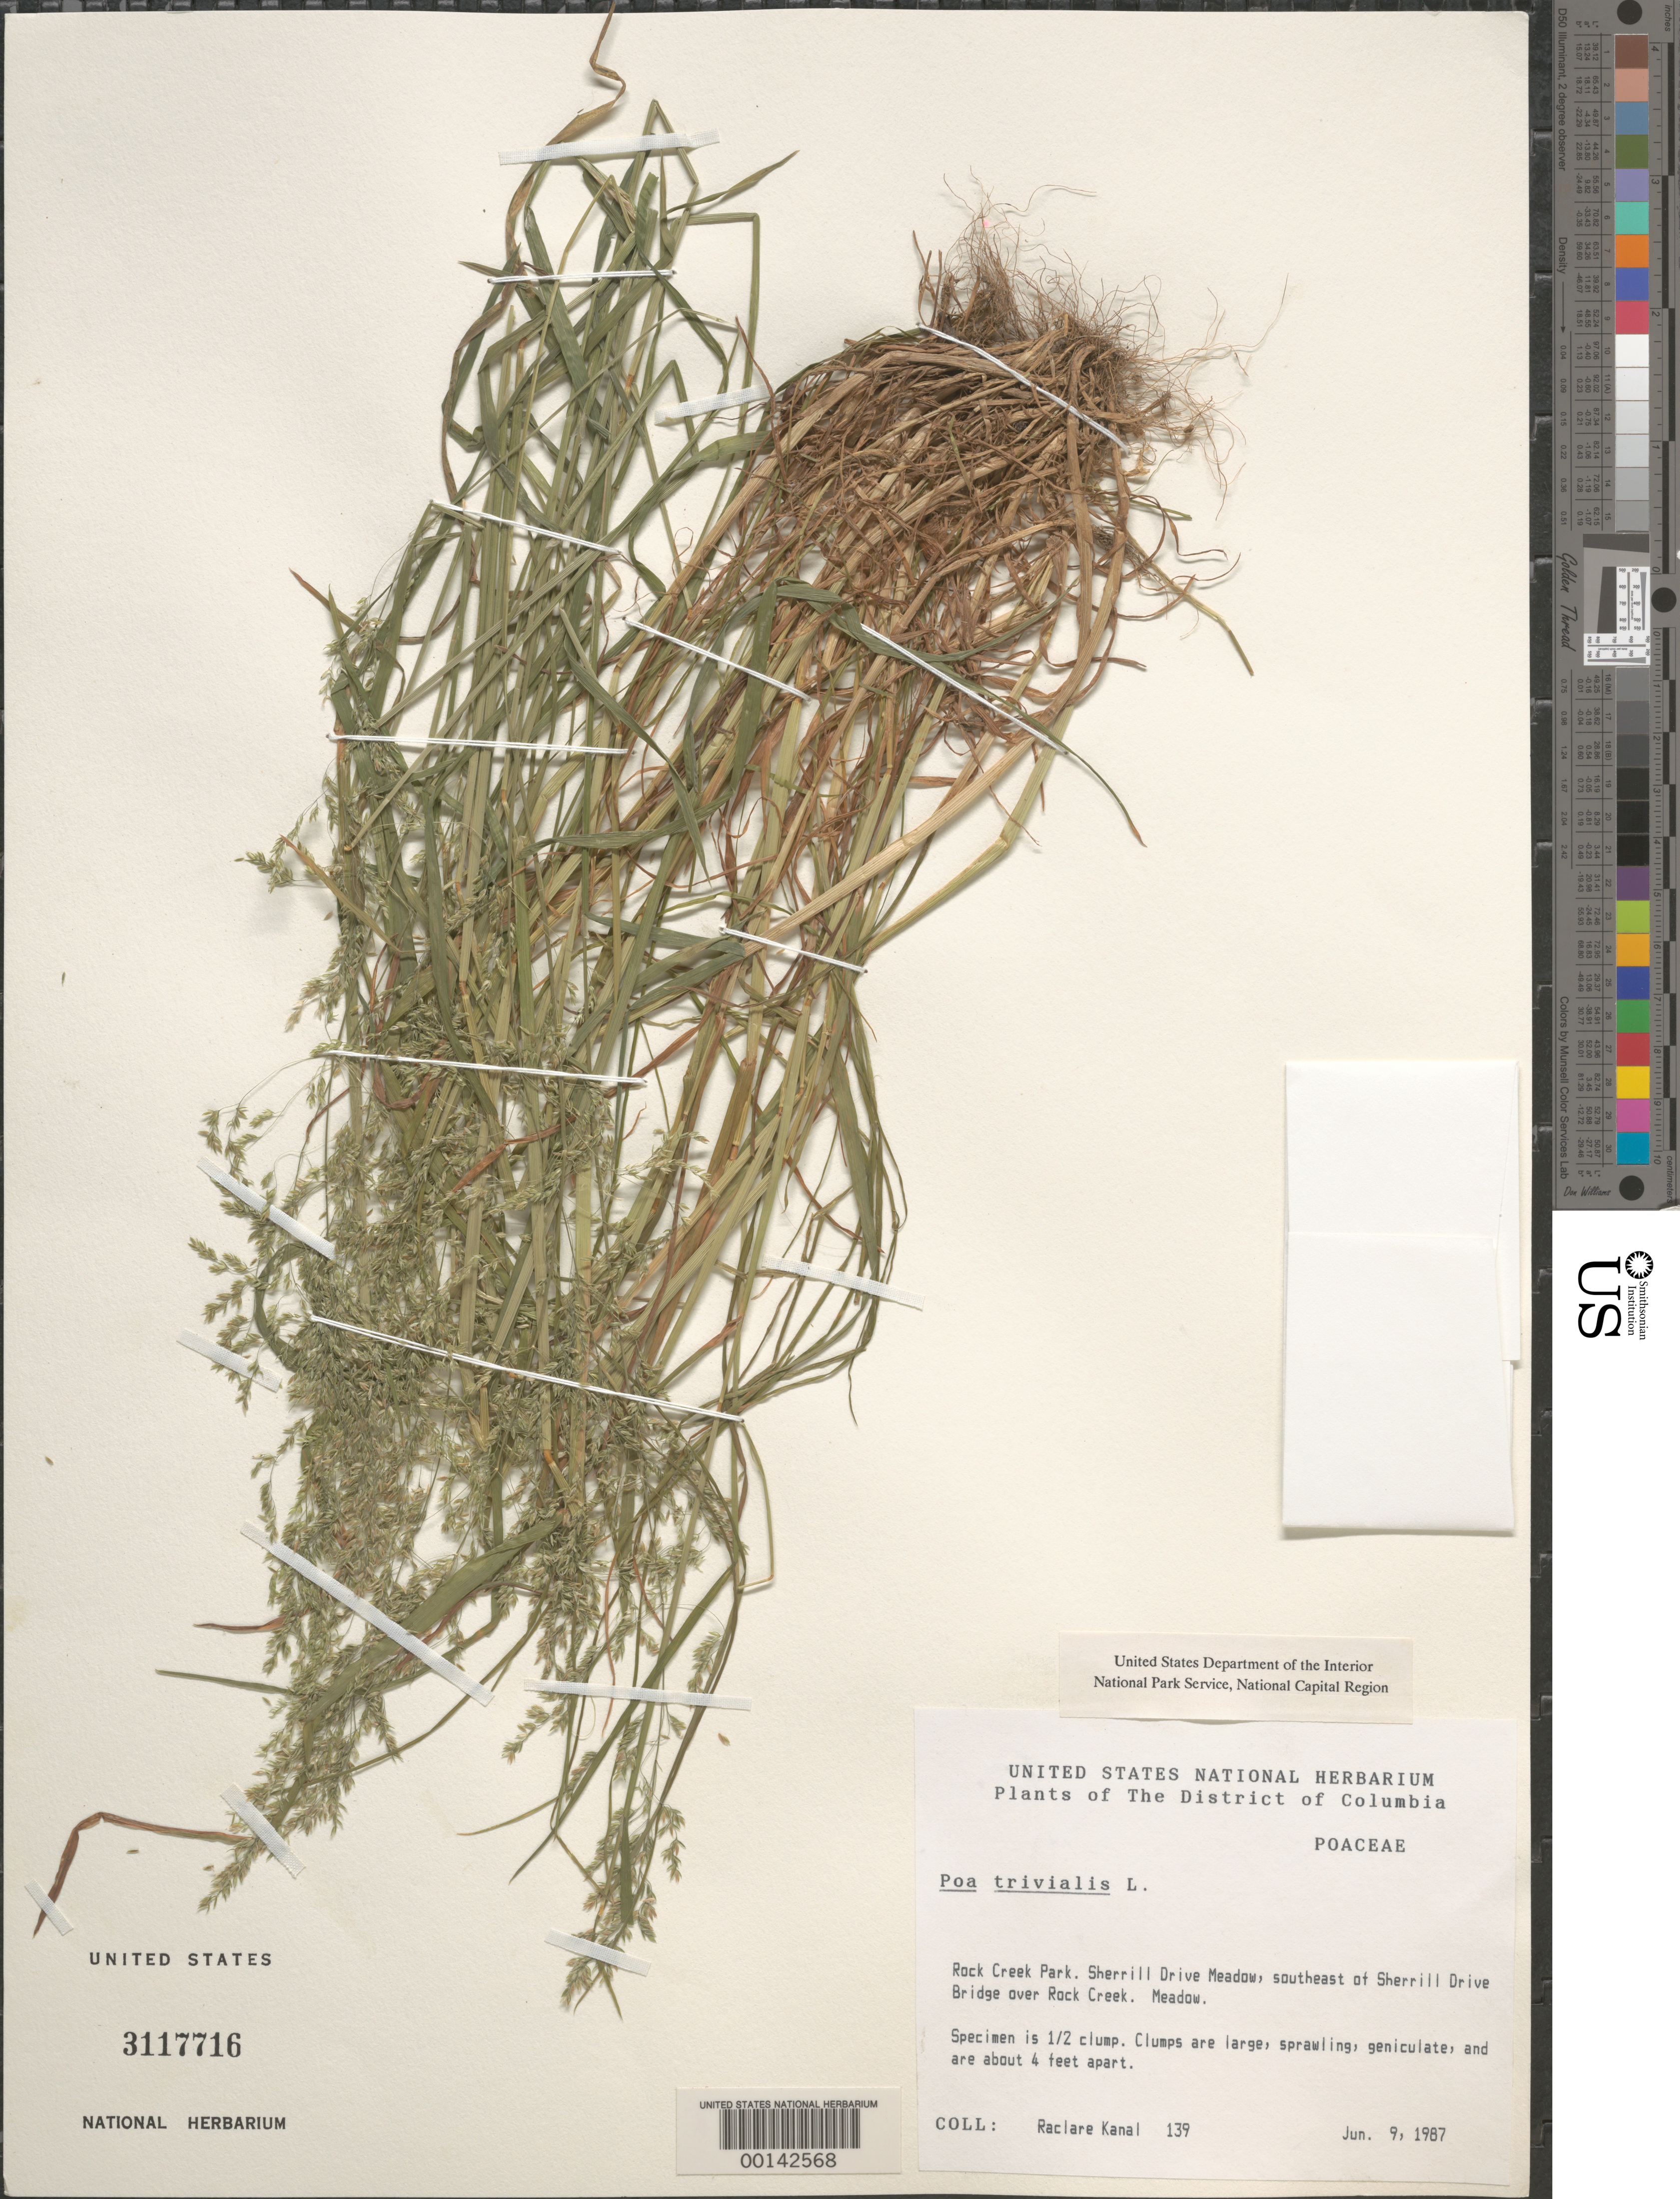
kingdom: Plantae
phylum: Tracheophyta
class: Liliopsida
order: Poales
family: Poaceae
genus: Poa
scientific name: Poa trivialis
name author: L.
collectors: R. Kanal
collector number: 139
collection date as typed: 09 Jun 1987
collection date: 1987-06-09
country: United States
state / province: District of Columbia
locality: Rock Creek Park. Sherrill Drive meadow, southeast of Sherrill Drive Bridge over Rock Creek. Rock Creek Park and Vicinity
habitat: Meadow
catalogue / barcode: US 3117716